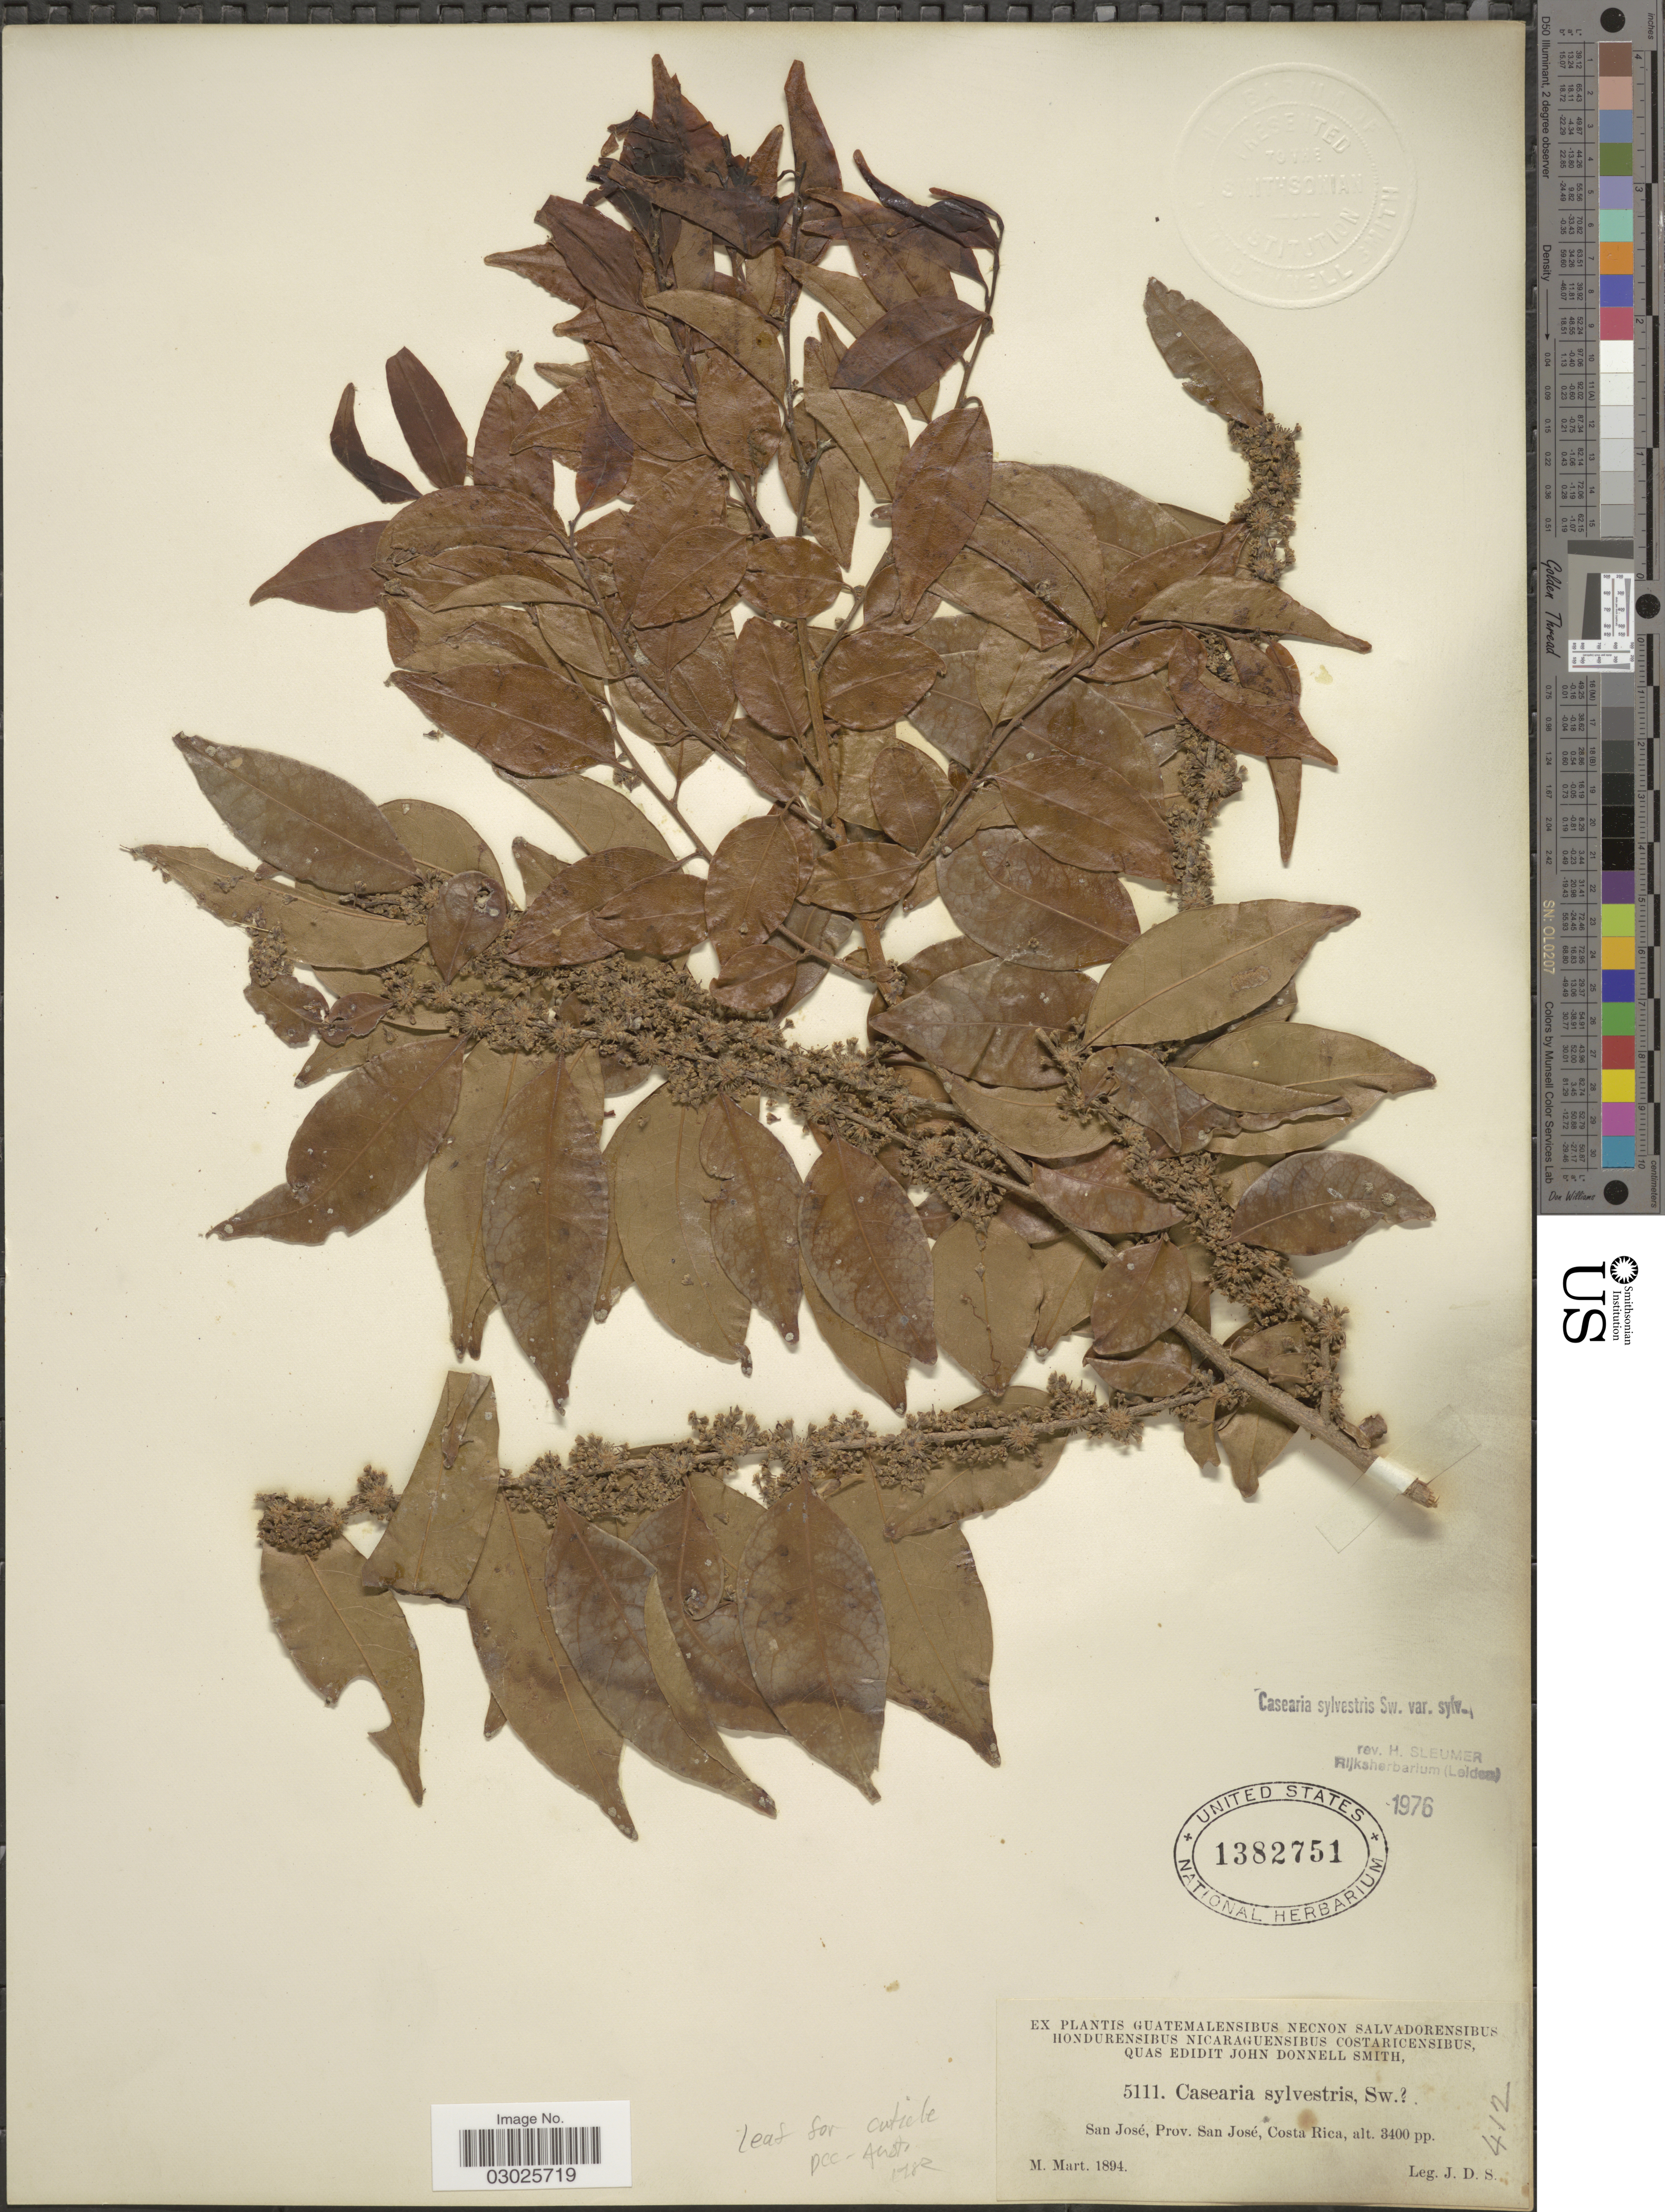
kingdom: Plantae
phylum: Tracheophyta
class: Magnoliopsida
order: Malpighiales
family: Salicaceae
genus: Casearia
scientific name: Casearia sylvestris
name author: Sw.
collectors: J. Donnell Smith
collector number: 5111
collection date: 1894-03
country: Costa Rica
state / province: San José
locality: San José.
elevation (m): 1036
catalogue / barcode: US 1382751